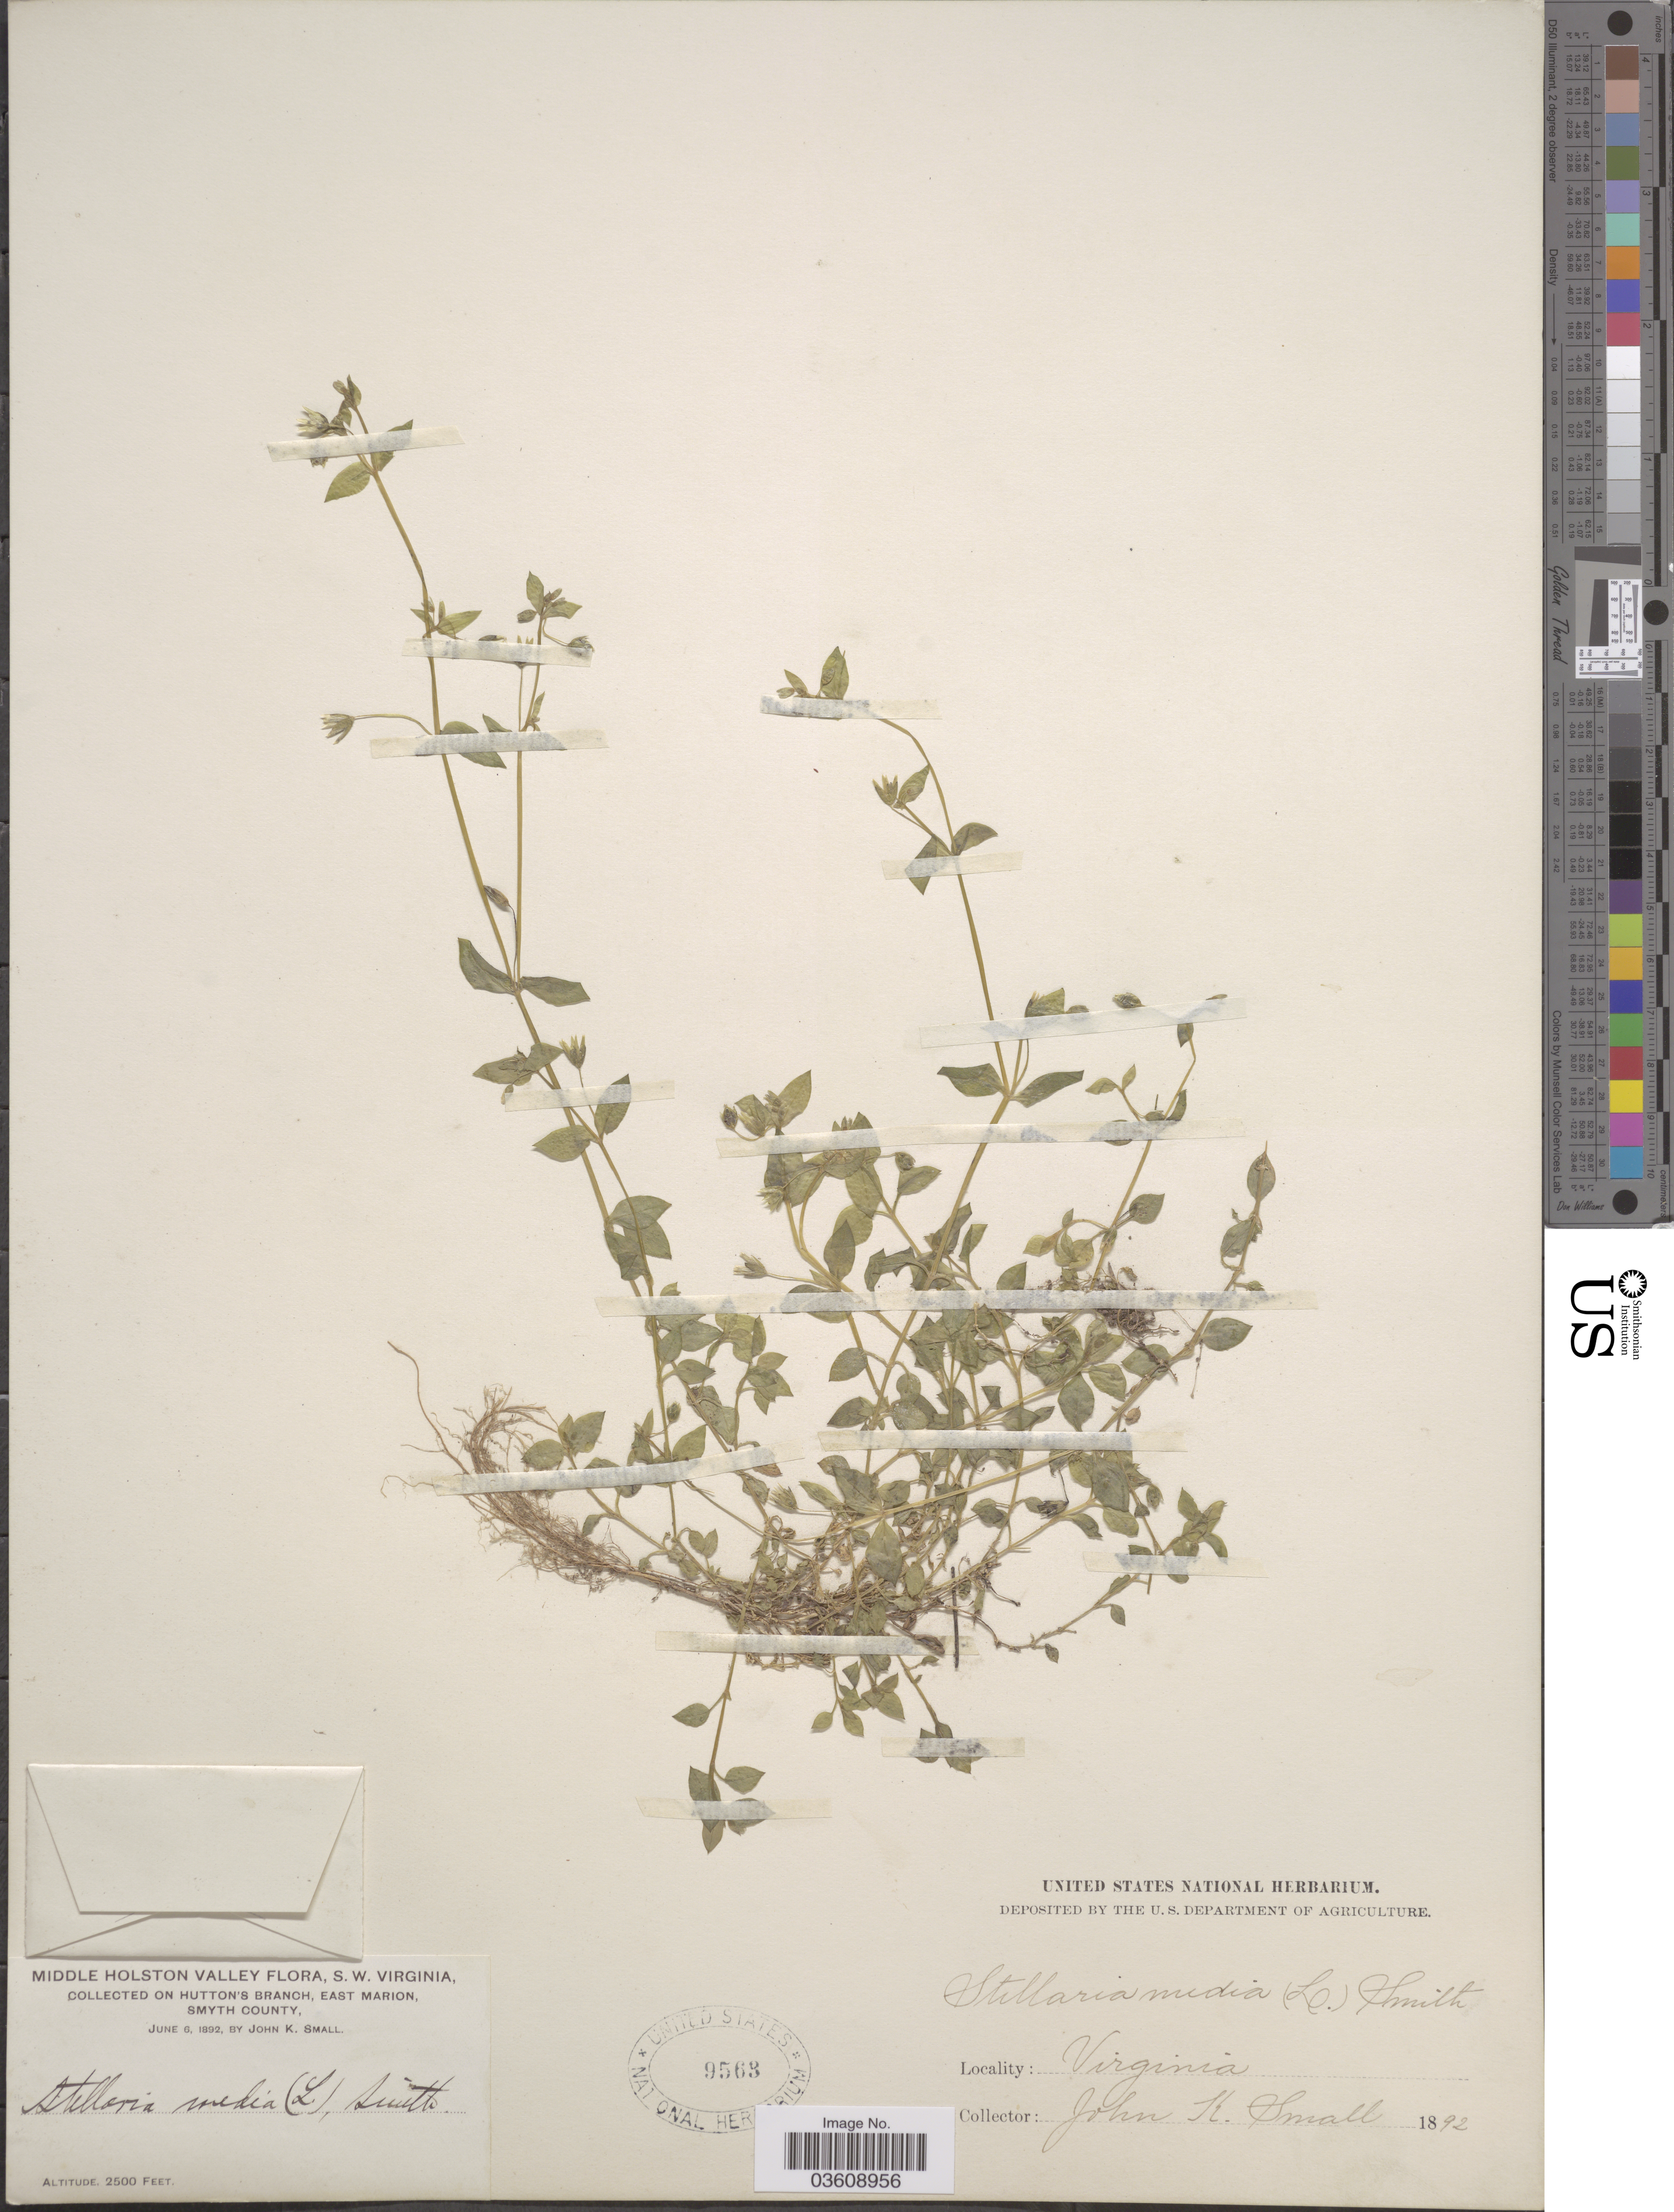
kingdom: Plantae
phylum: Tracheophyta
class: Magnoliopsida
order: Caryophyllales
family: Caryophyllaceae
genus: Stellaria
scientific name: Stellaria media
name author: (L.) Vill.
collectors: J. K. Small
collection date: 1892-06-06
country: United States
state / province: Virginia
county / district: Smyth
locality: Middle Holston Valley, S.W. Virginia. On Hutton's Branch, East Marion, Smyth County.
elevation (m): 762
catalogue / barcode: US 9563